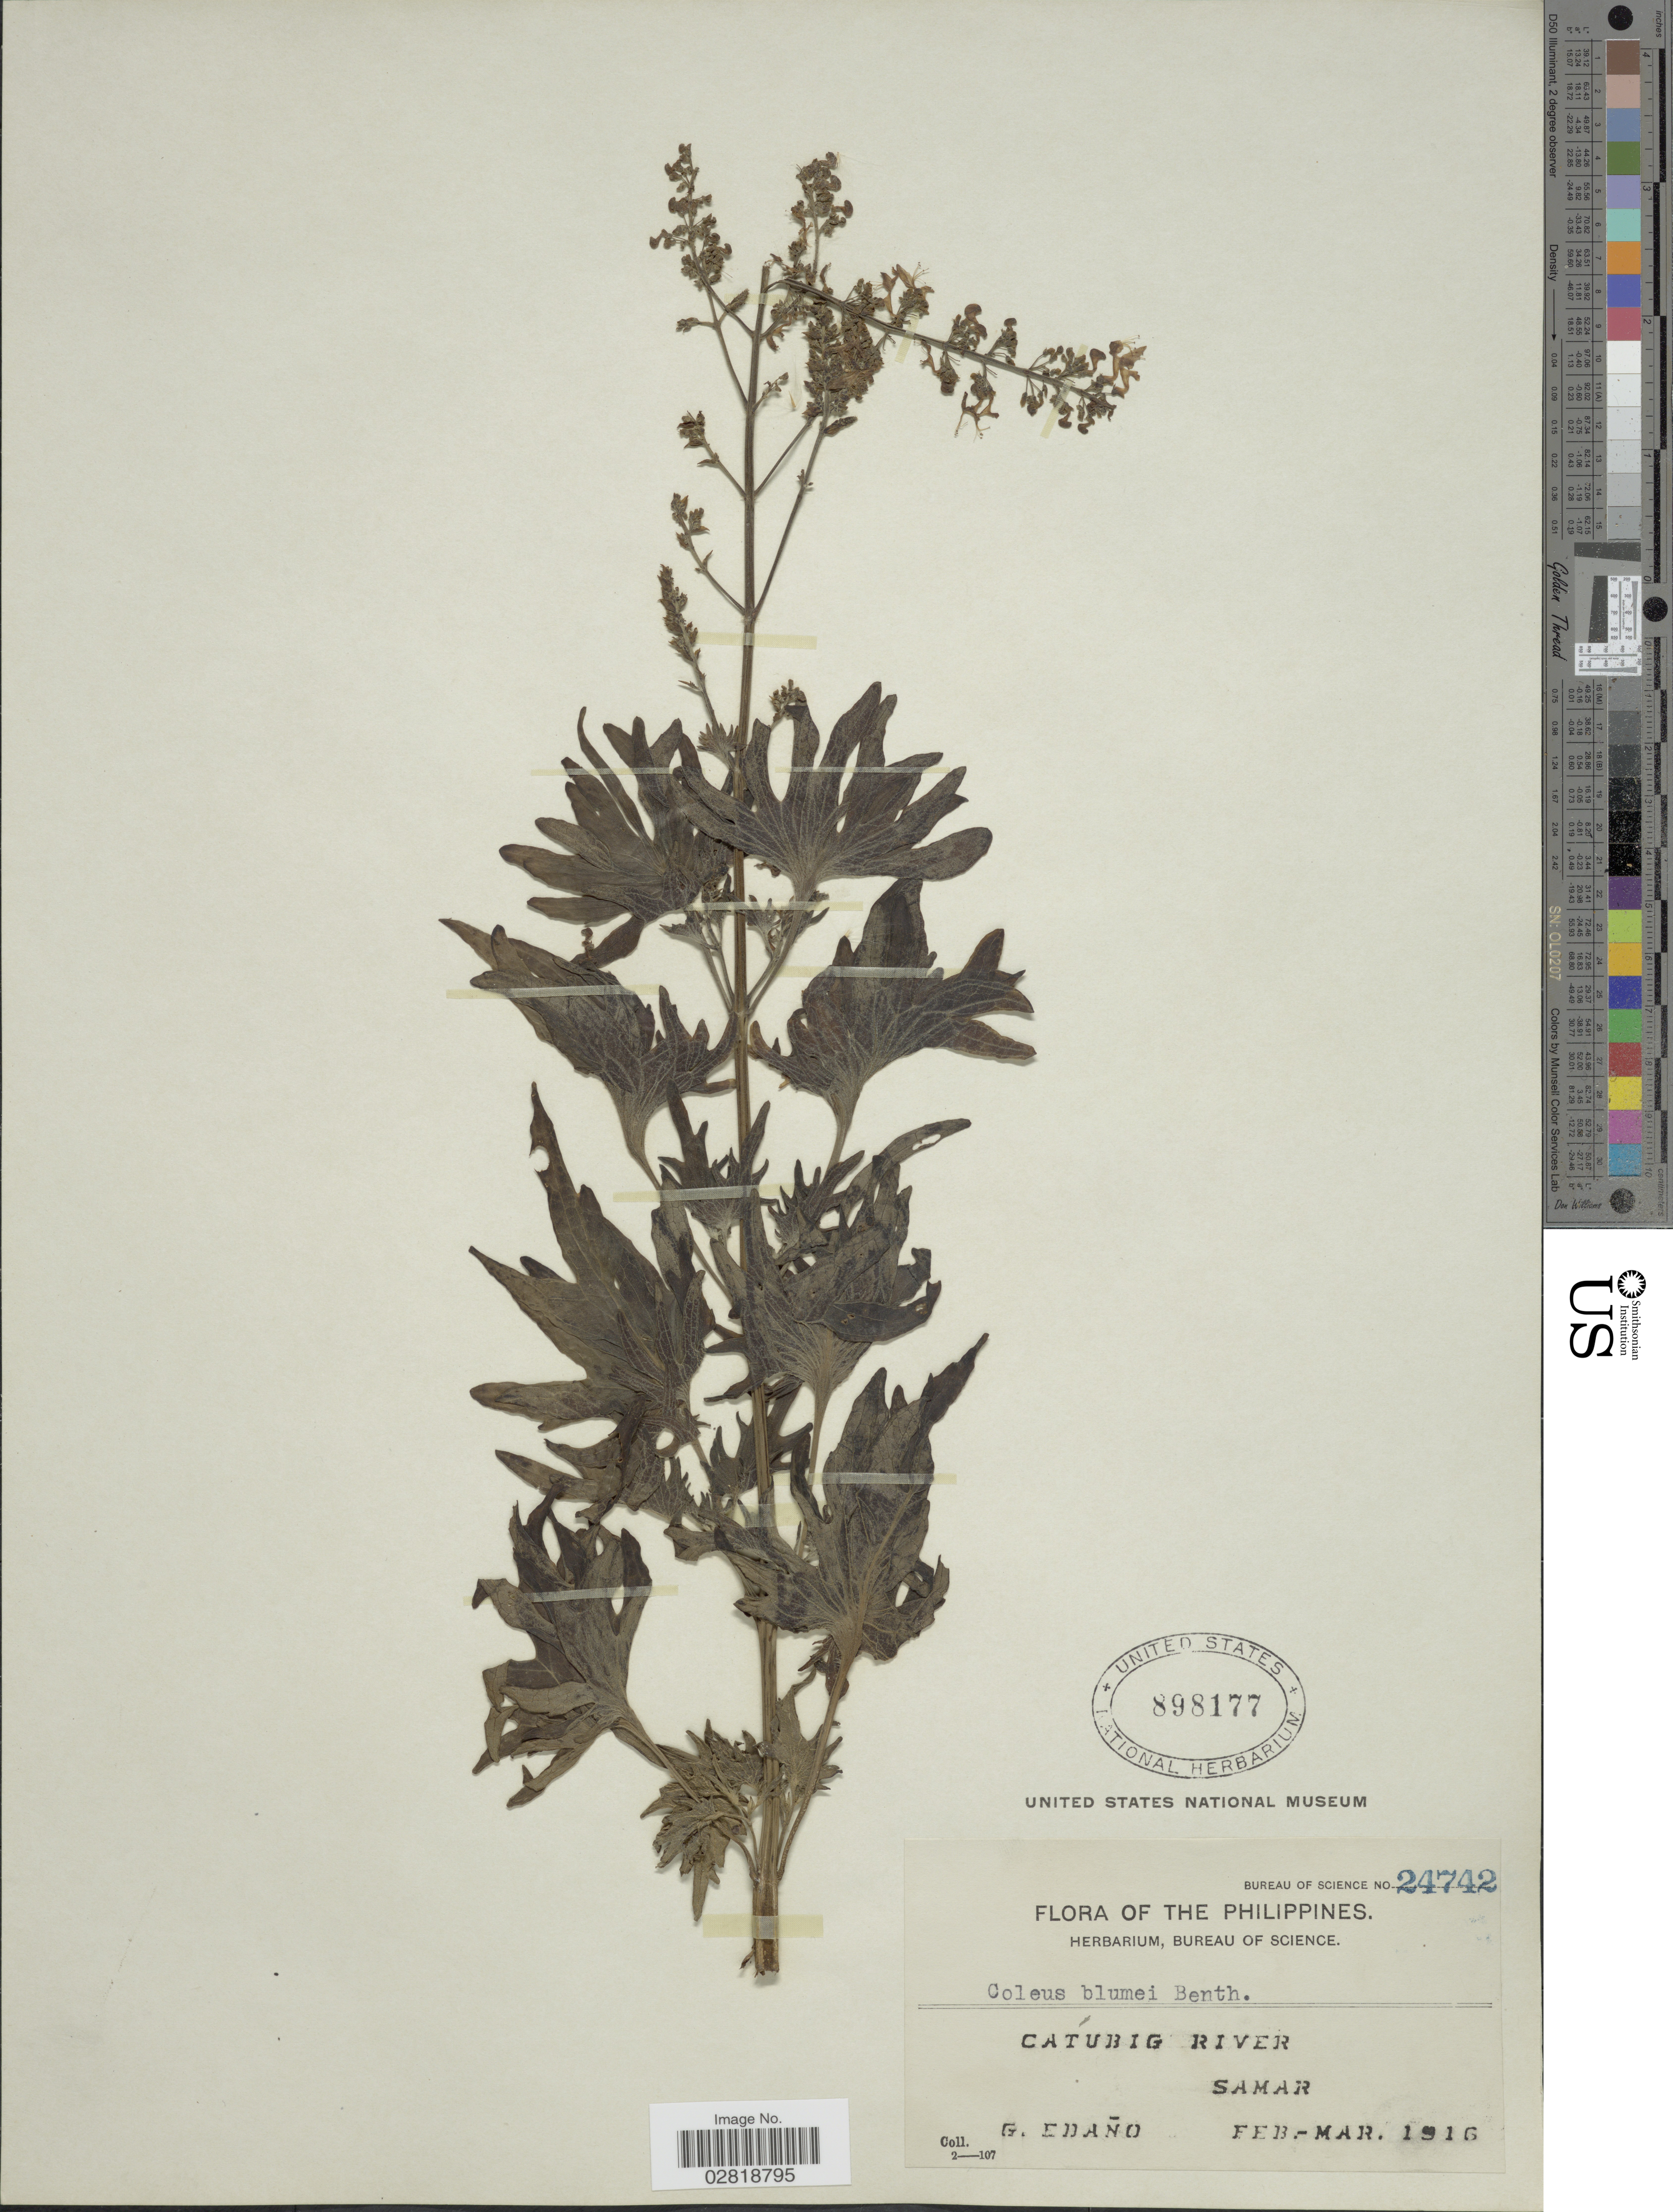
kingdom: Plantae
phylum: Tracheophyta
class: Magnoliopsida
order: Lamiales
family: Lamiaceae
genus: Plectranthus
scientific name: Plectranthus scutellarioides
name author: (L.) R. Br.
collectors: G. Edaño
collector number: Bureau of Science 24742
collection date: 1916-02/1916-03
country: Philippines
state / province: Eastern Visayas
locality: Catubig River. Samar.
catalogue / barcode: US 898177